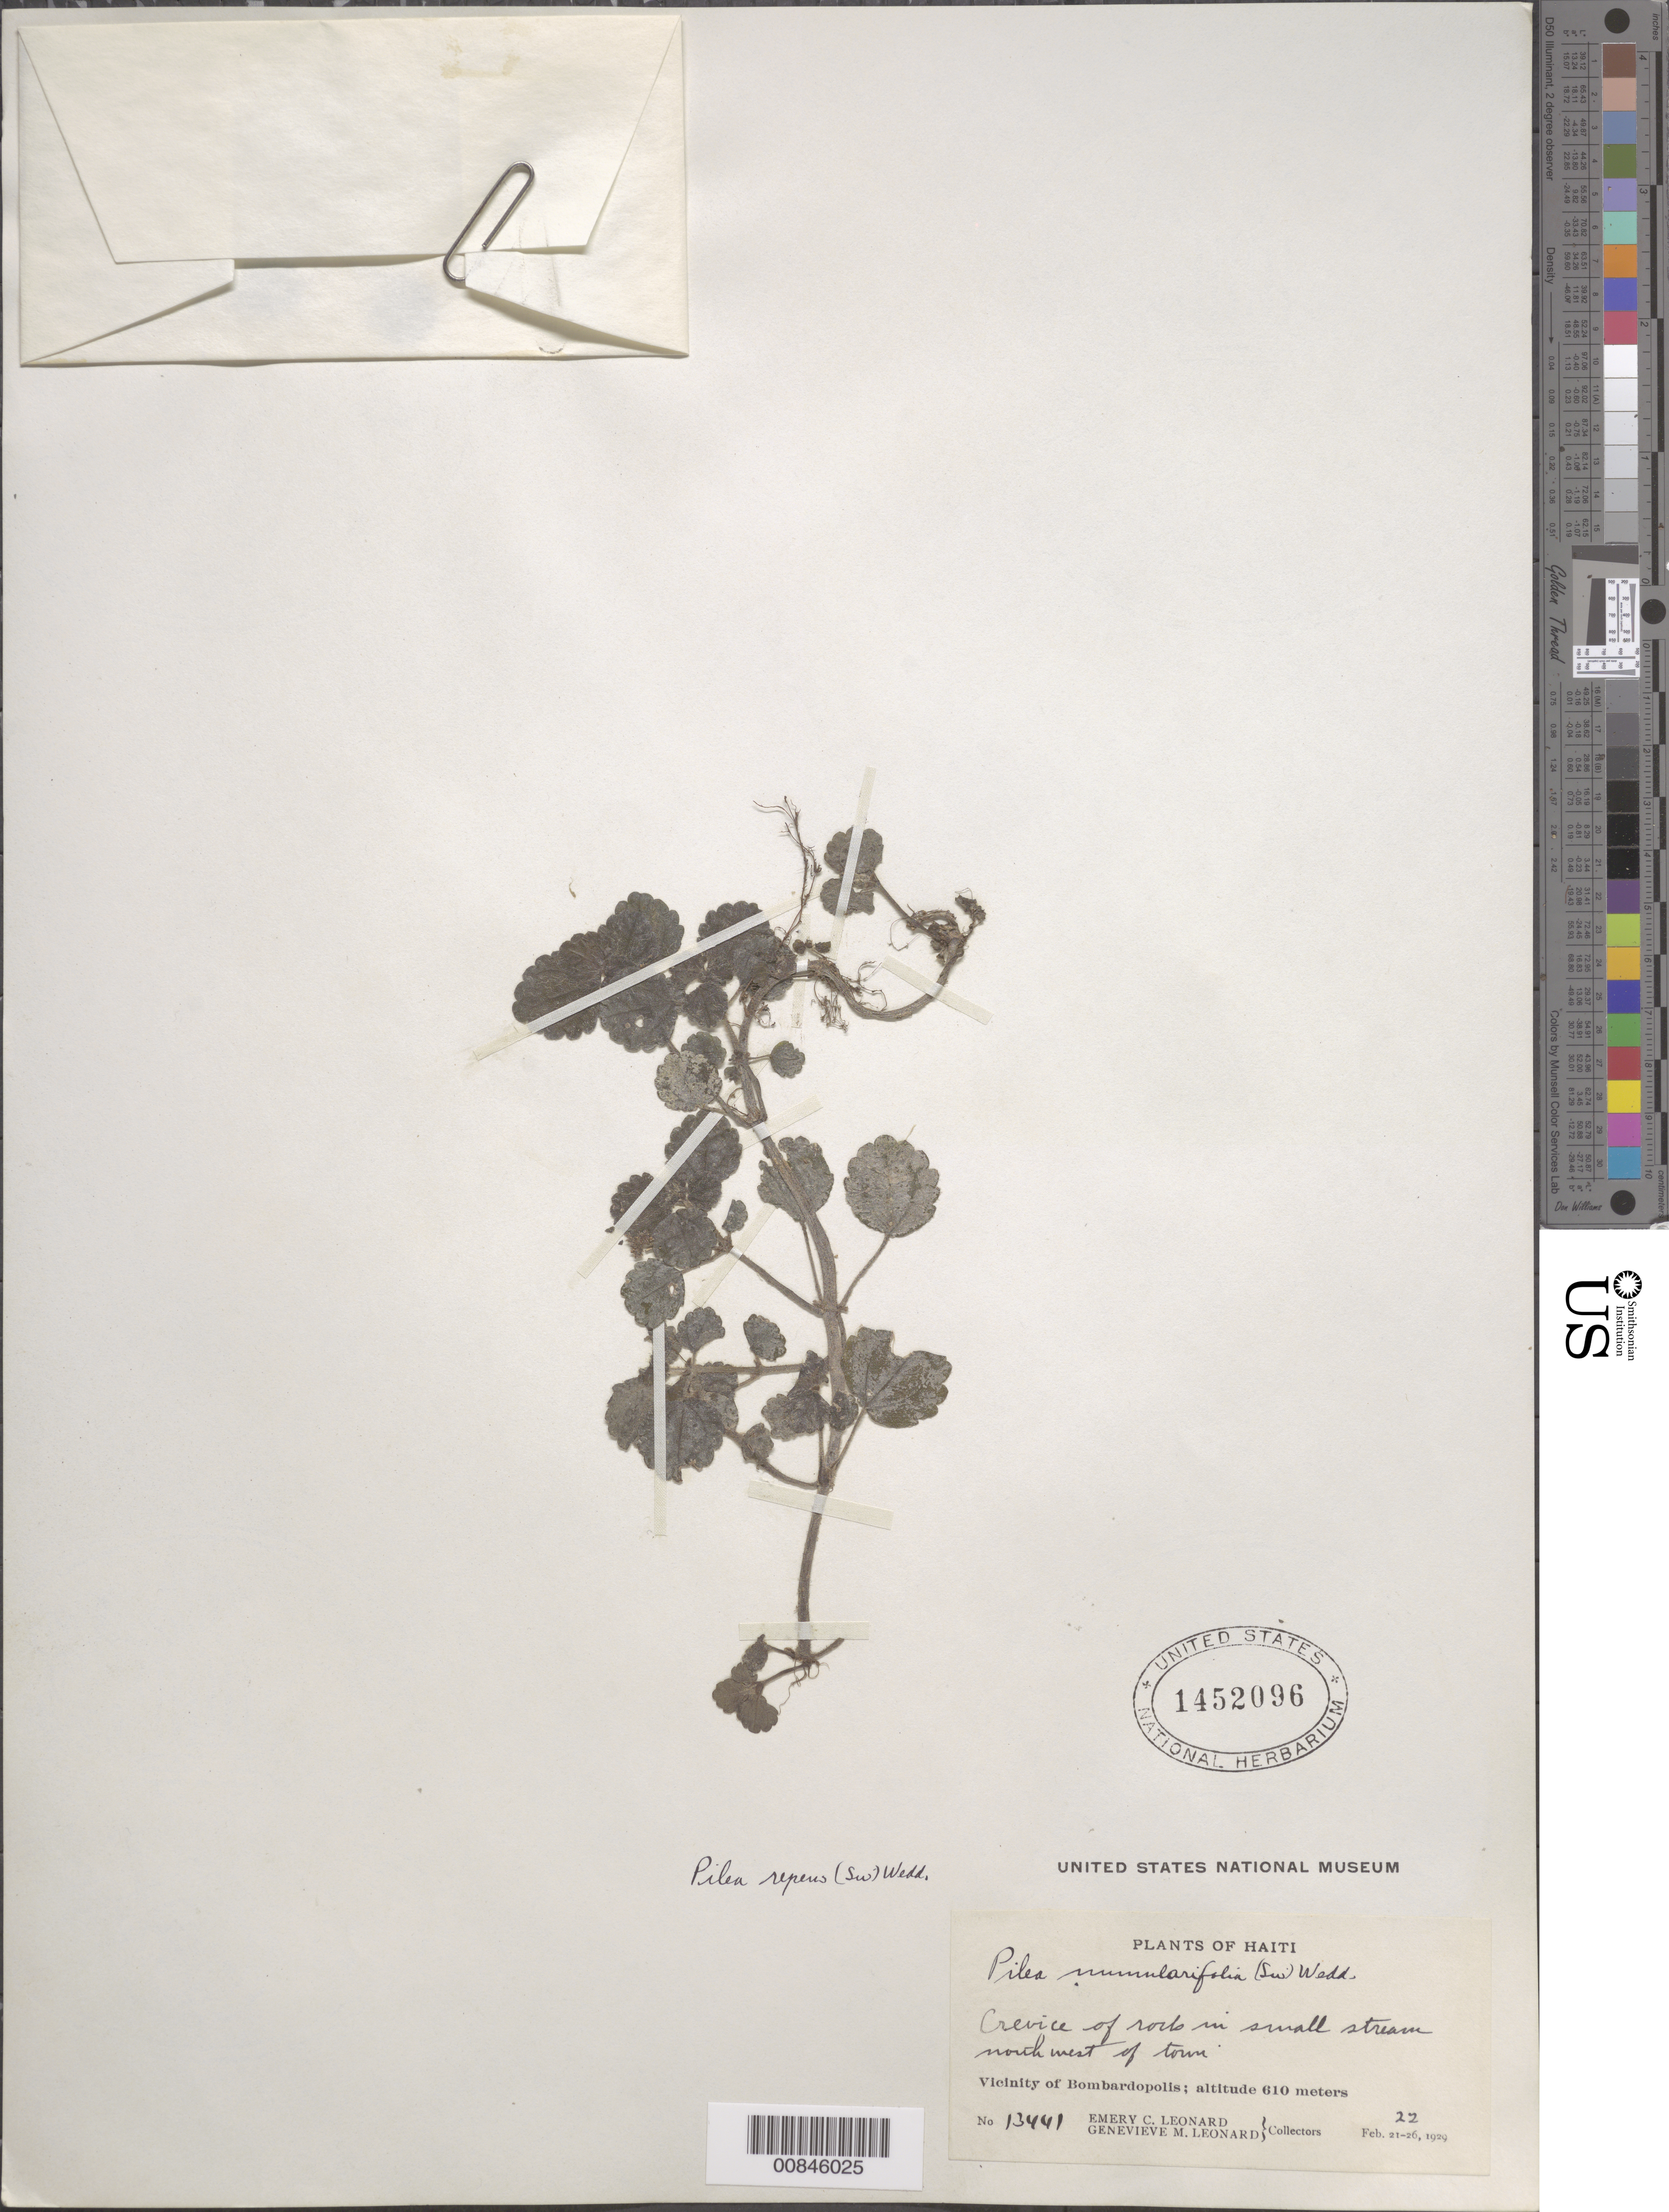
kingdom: Plantae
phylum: Tracheophyta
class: Magnoliopsida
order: Rosales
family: Urticaceae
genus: Pilea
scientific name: Pilea repens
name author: (Sw.) Wedd.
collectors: E. C. Leonard & G. M. Leonard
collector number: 13441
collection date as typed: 22 Feb 1929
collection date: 1929-02-22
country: Haiti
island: Hispaniola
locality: Northwest of Bombardopolis.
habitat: Crevice of rocks in small stream.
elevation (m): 610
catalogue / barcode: US 1452096